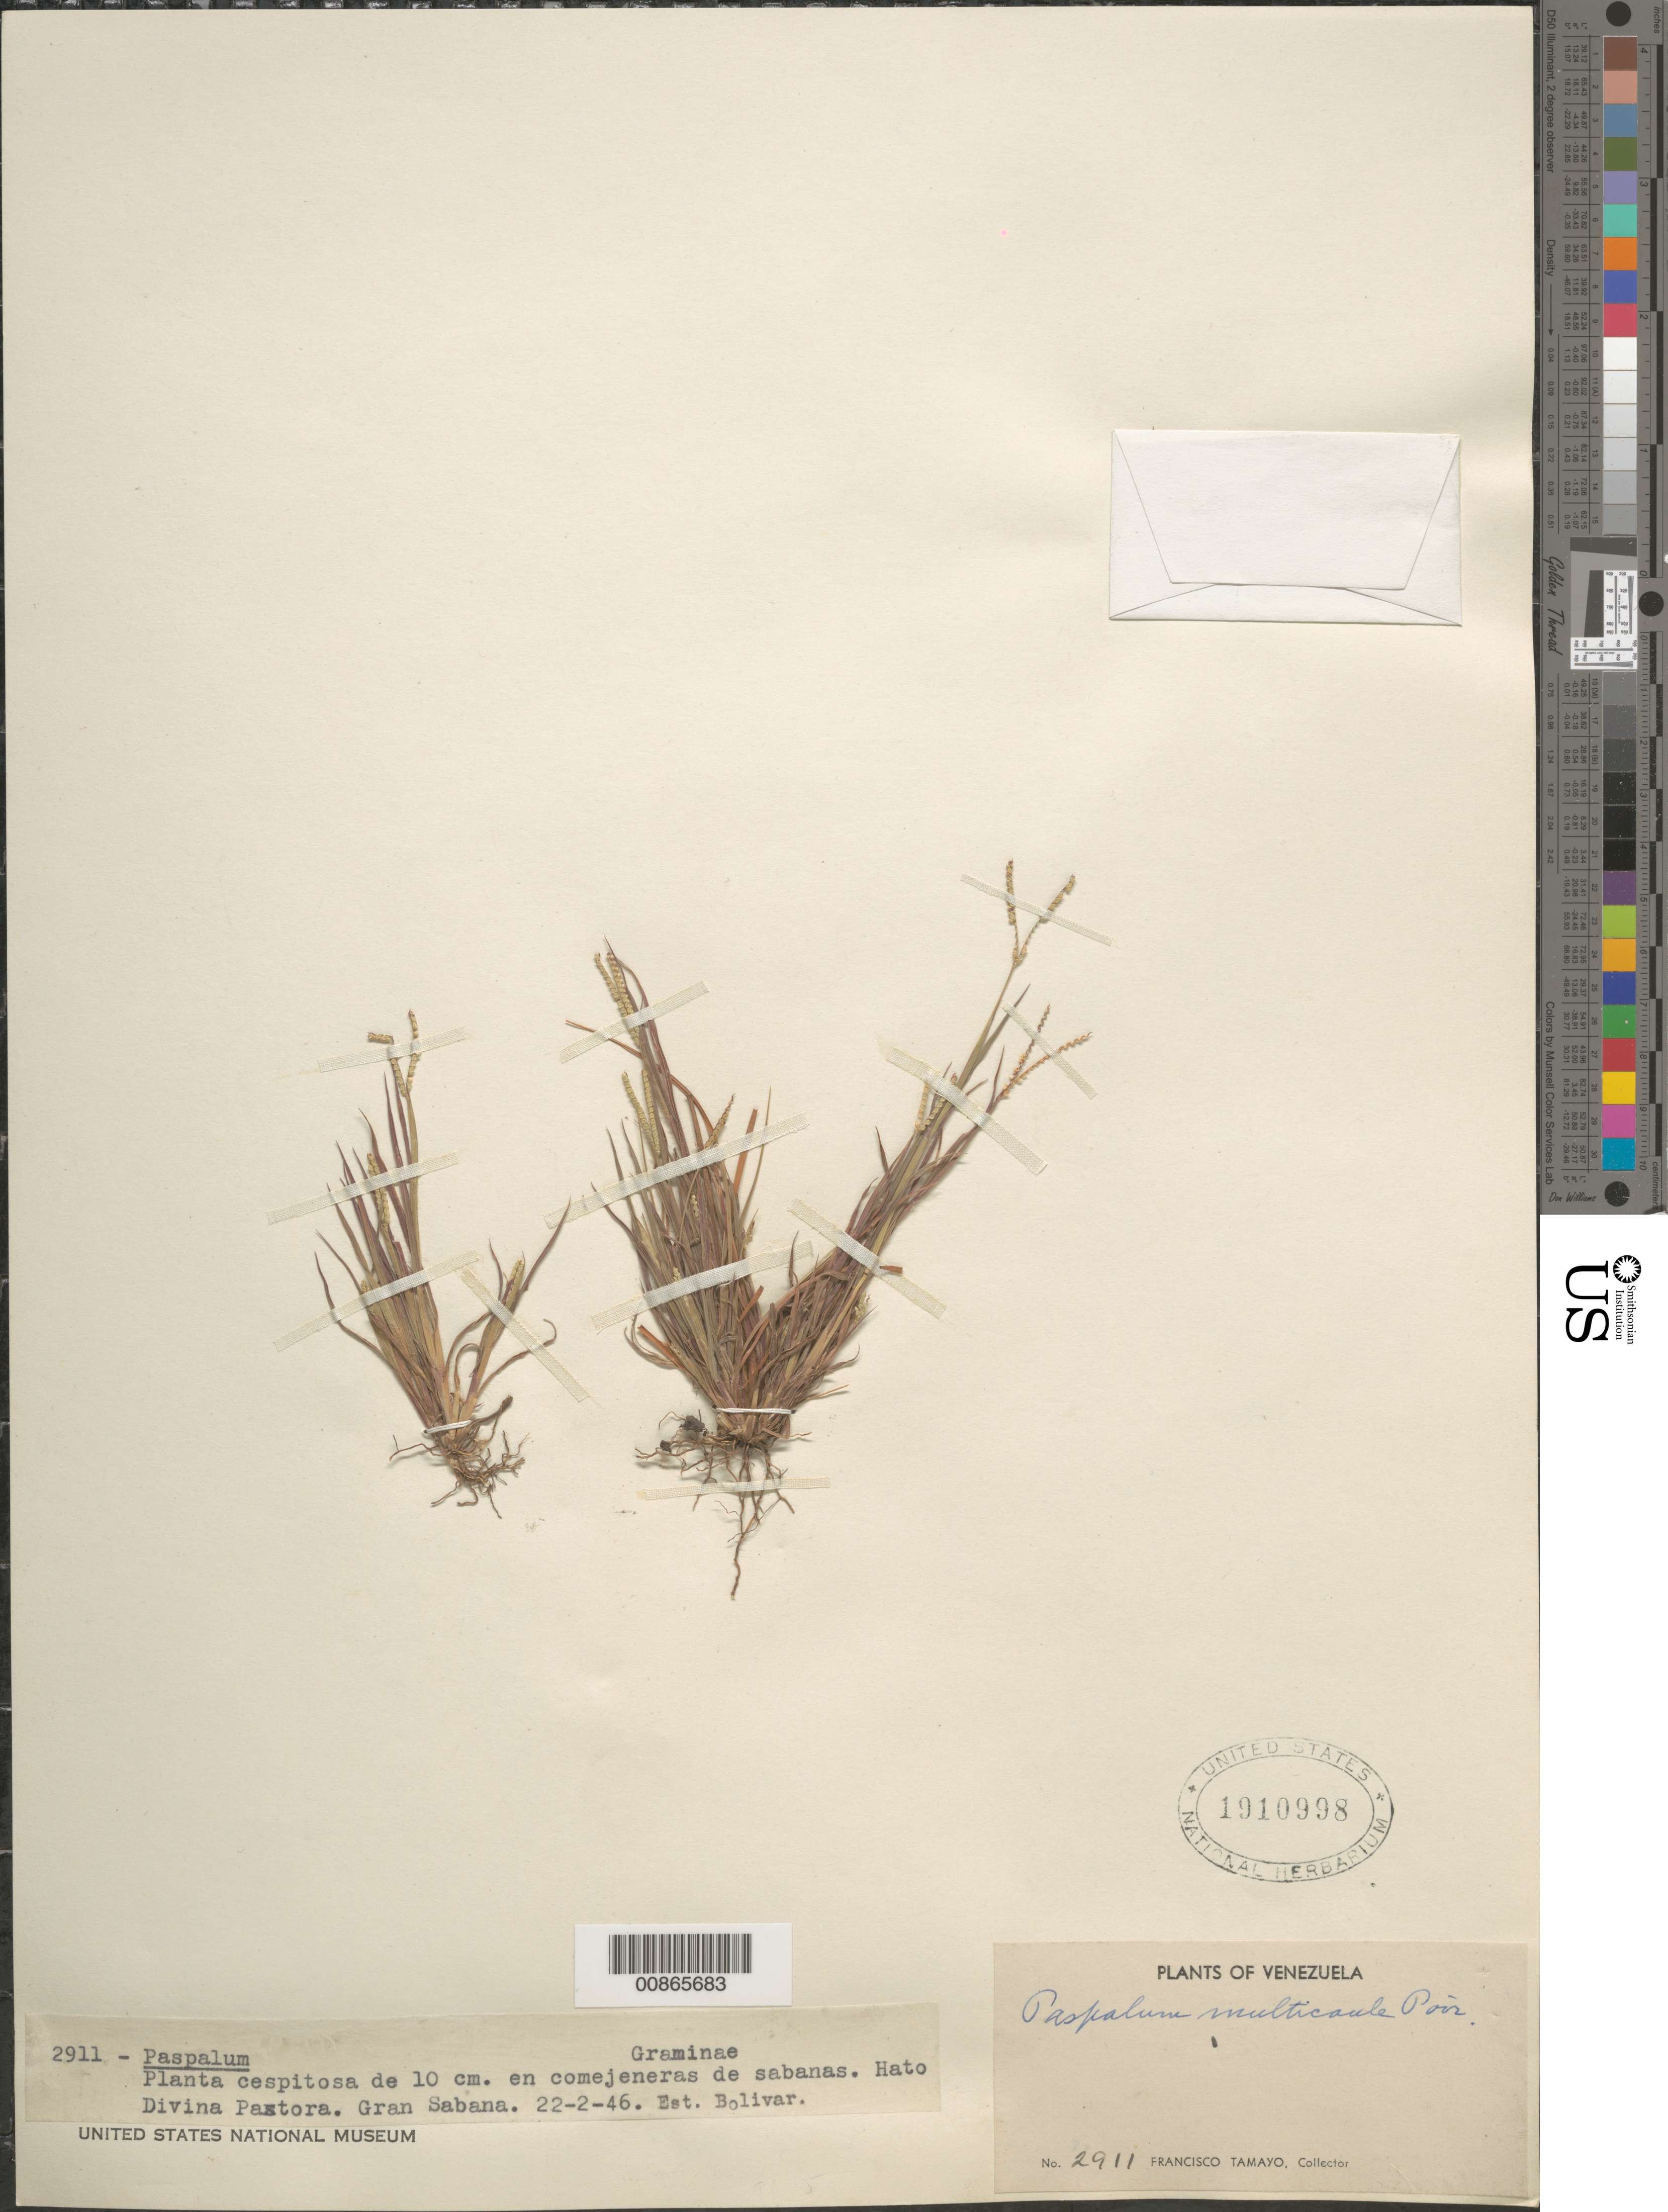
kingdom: Plantae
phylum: Tracheophyta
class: Liliopsida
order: Poales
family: Poaceae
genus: Paspalum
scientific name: Paspalum multicaule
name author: Poir.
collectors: F. Tamayo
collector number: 2911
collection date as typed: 22-Feb-46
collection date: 1946-02-22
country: Venezuela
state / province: Bolívar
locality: Gran Sabana, Hato Divina Pastora, Cerro Ceitá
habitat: Comejeneras de sabanas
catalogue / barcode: US 1910998